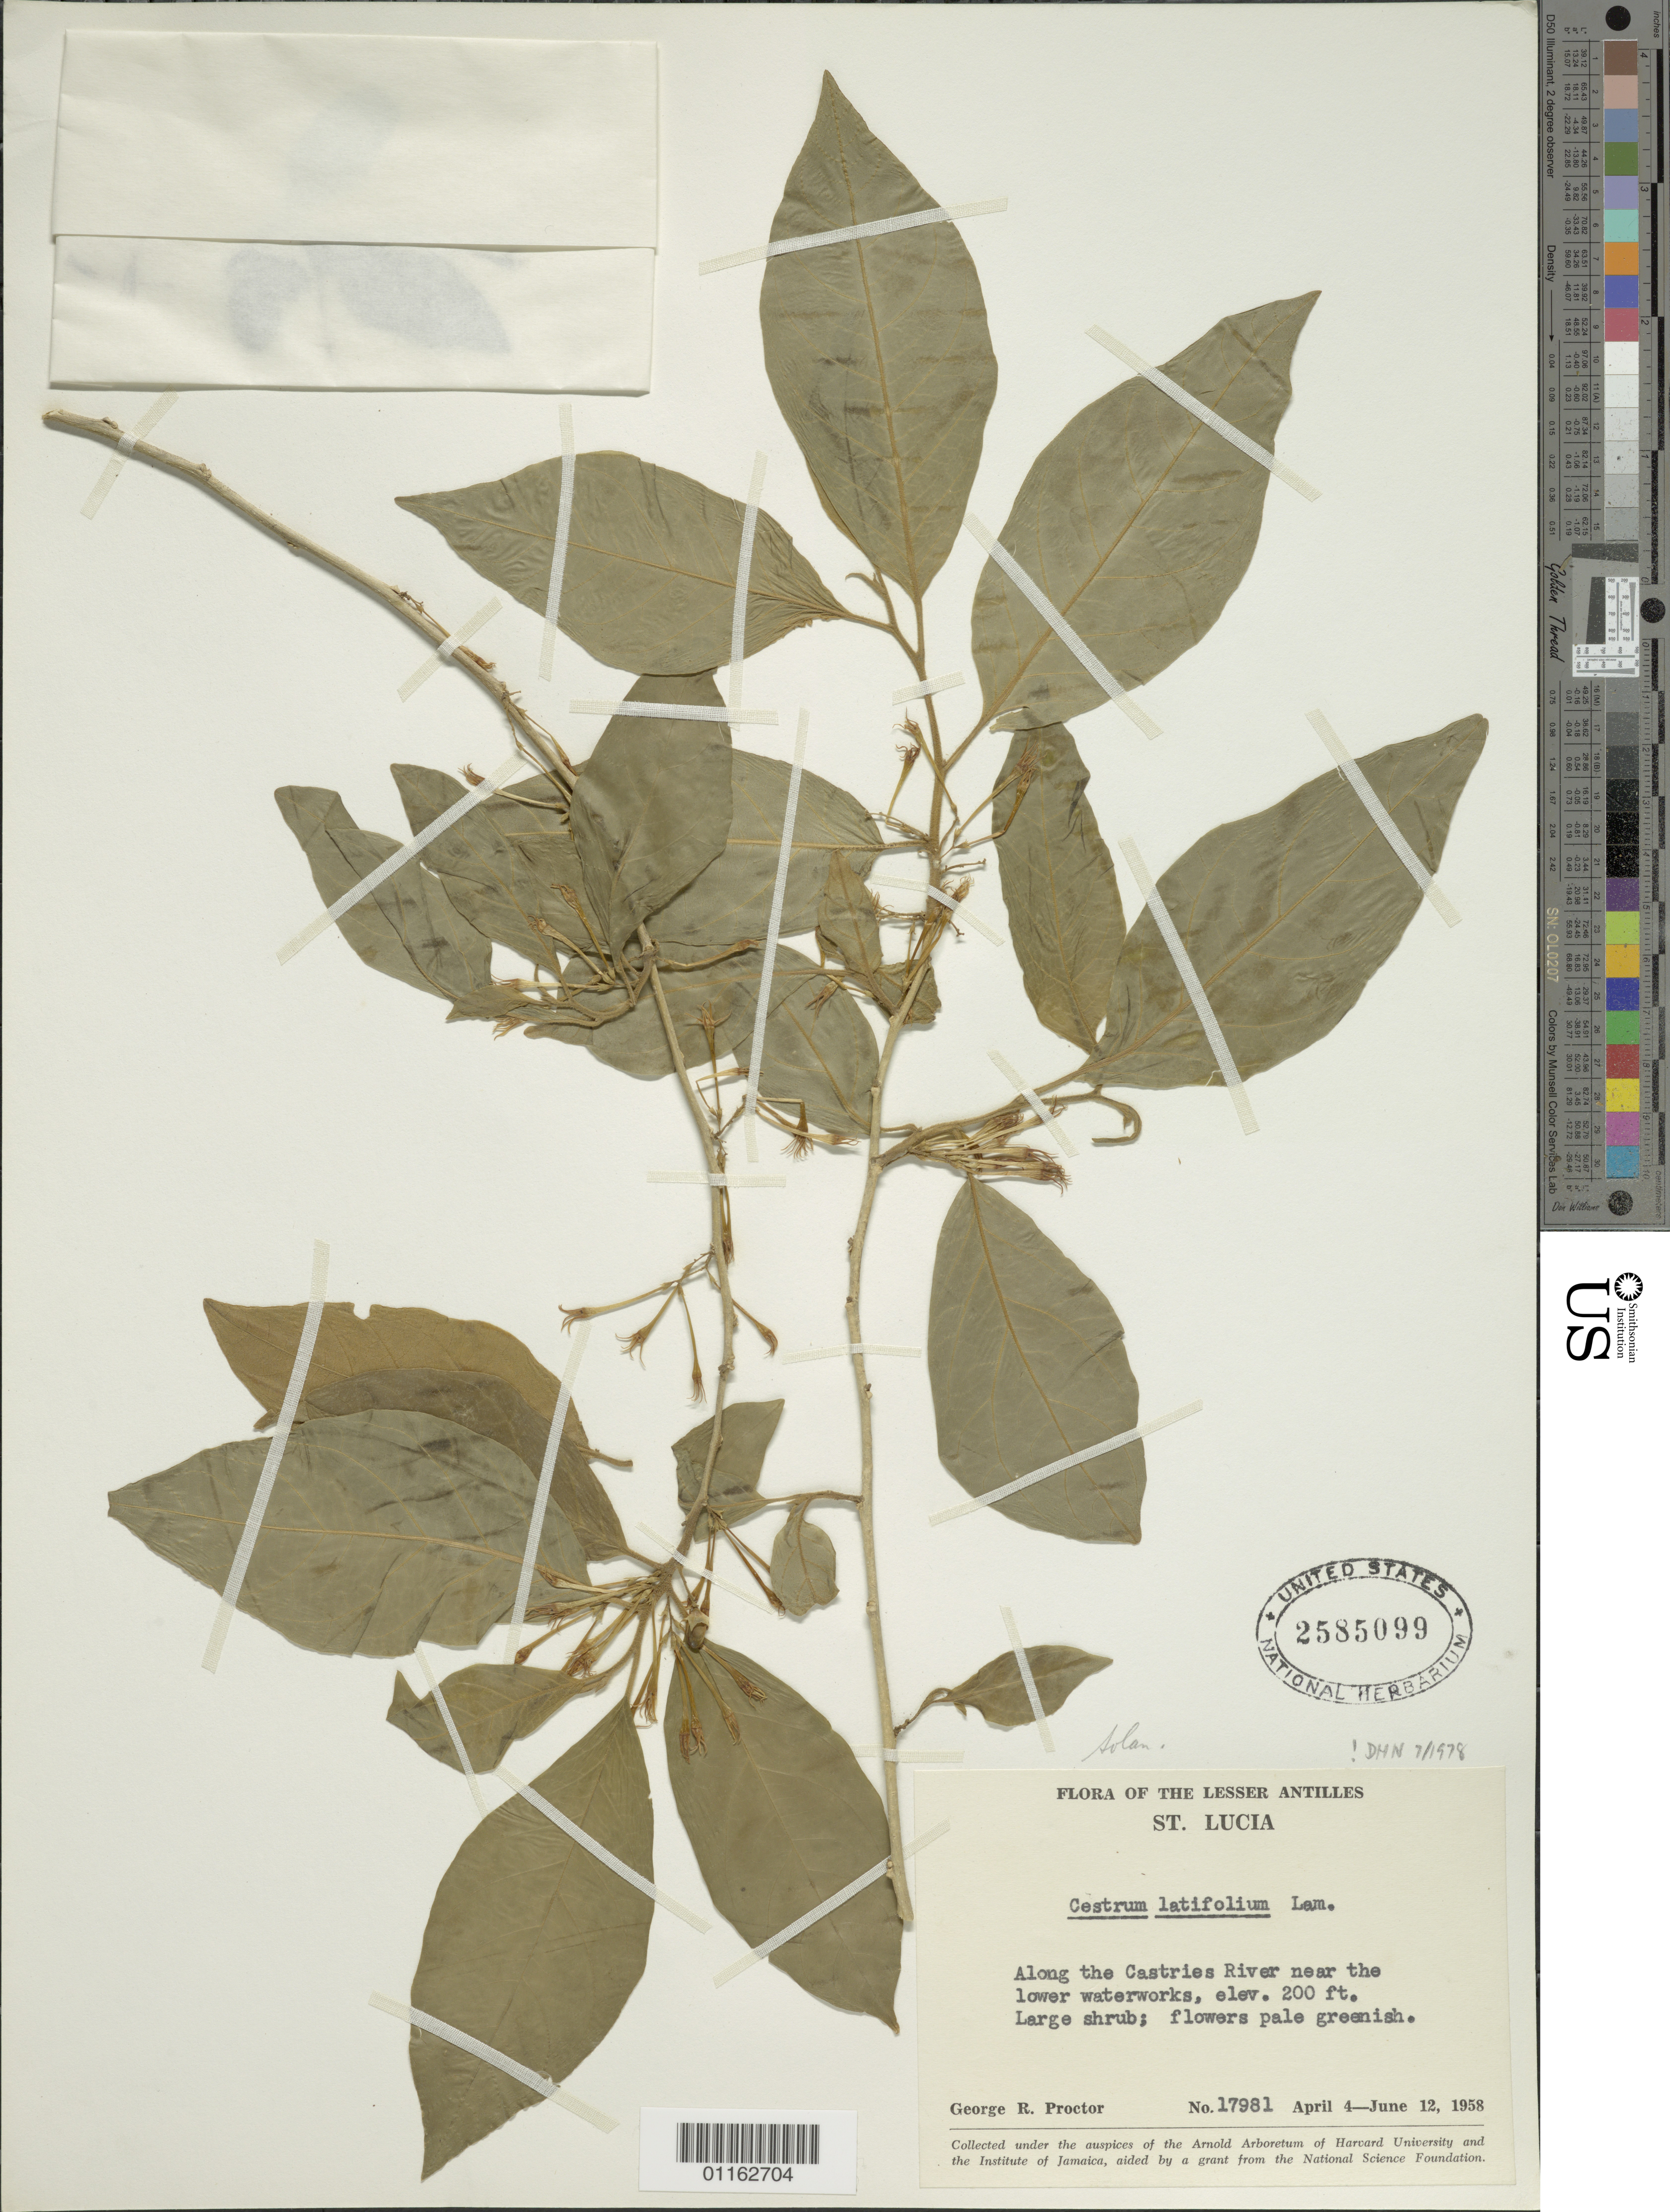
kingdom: Plantae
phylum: Tracheophyta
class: Magnoliopsida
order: Solanales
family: Solanaceae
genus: Cestrum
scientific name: Cestrum latifolium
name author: Lam.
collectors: G. R. Proctor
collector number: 17981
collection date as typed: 04 Apr 1958 to 12 Jun 1958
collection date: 1958-04-04/1958-06-12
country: St. Lucia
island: St. Lucia I.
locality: Along the Castries River near the lower waterworks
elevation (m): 61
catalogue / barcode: US 2585099